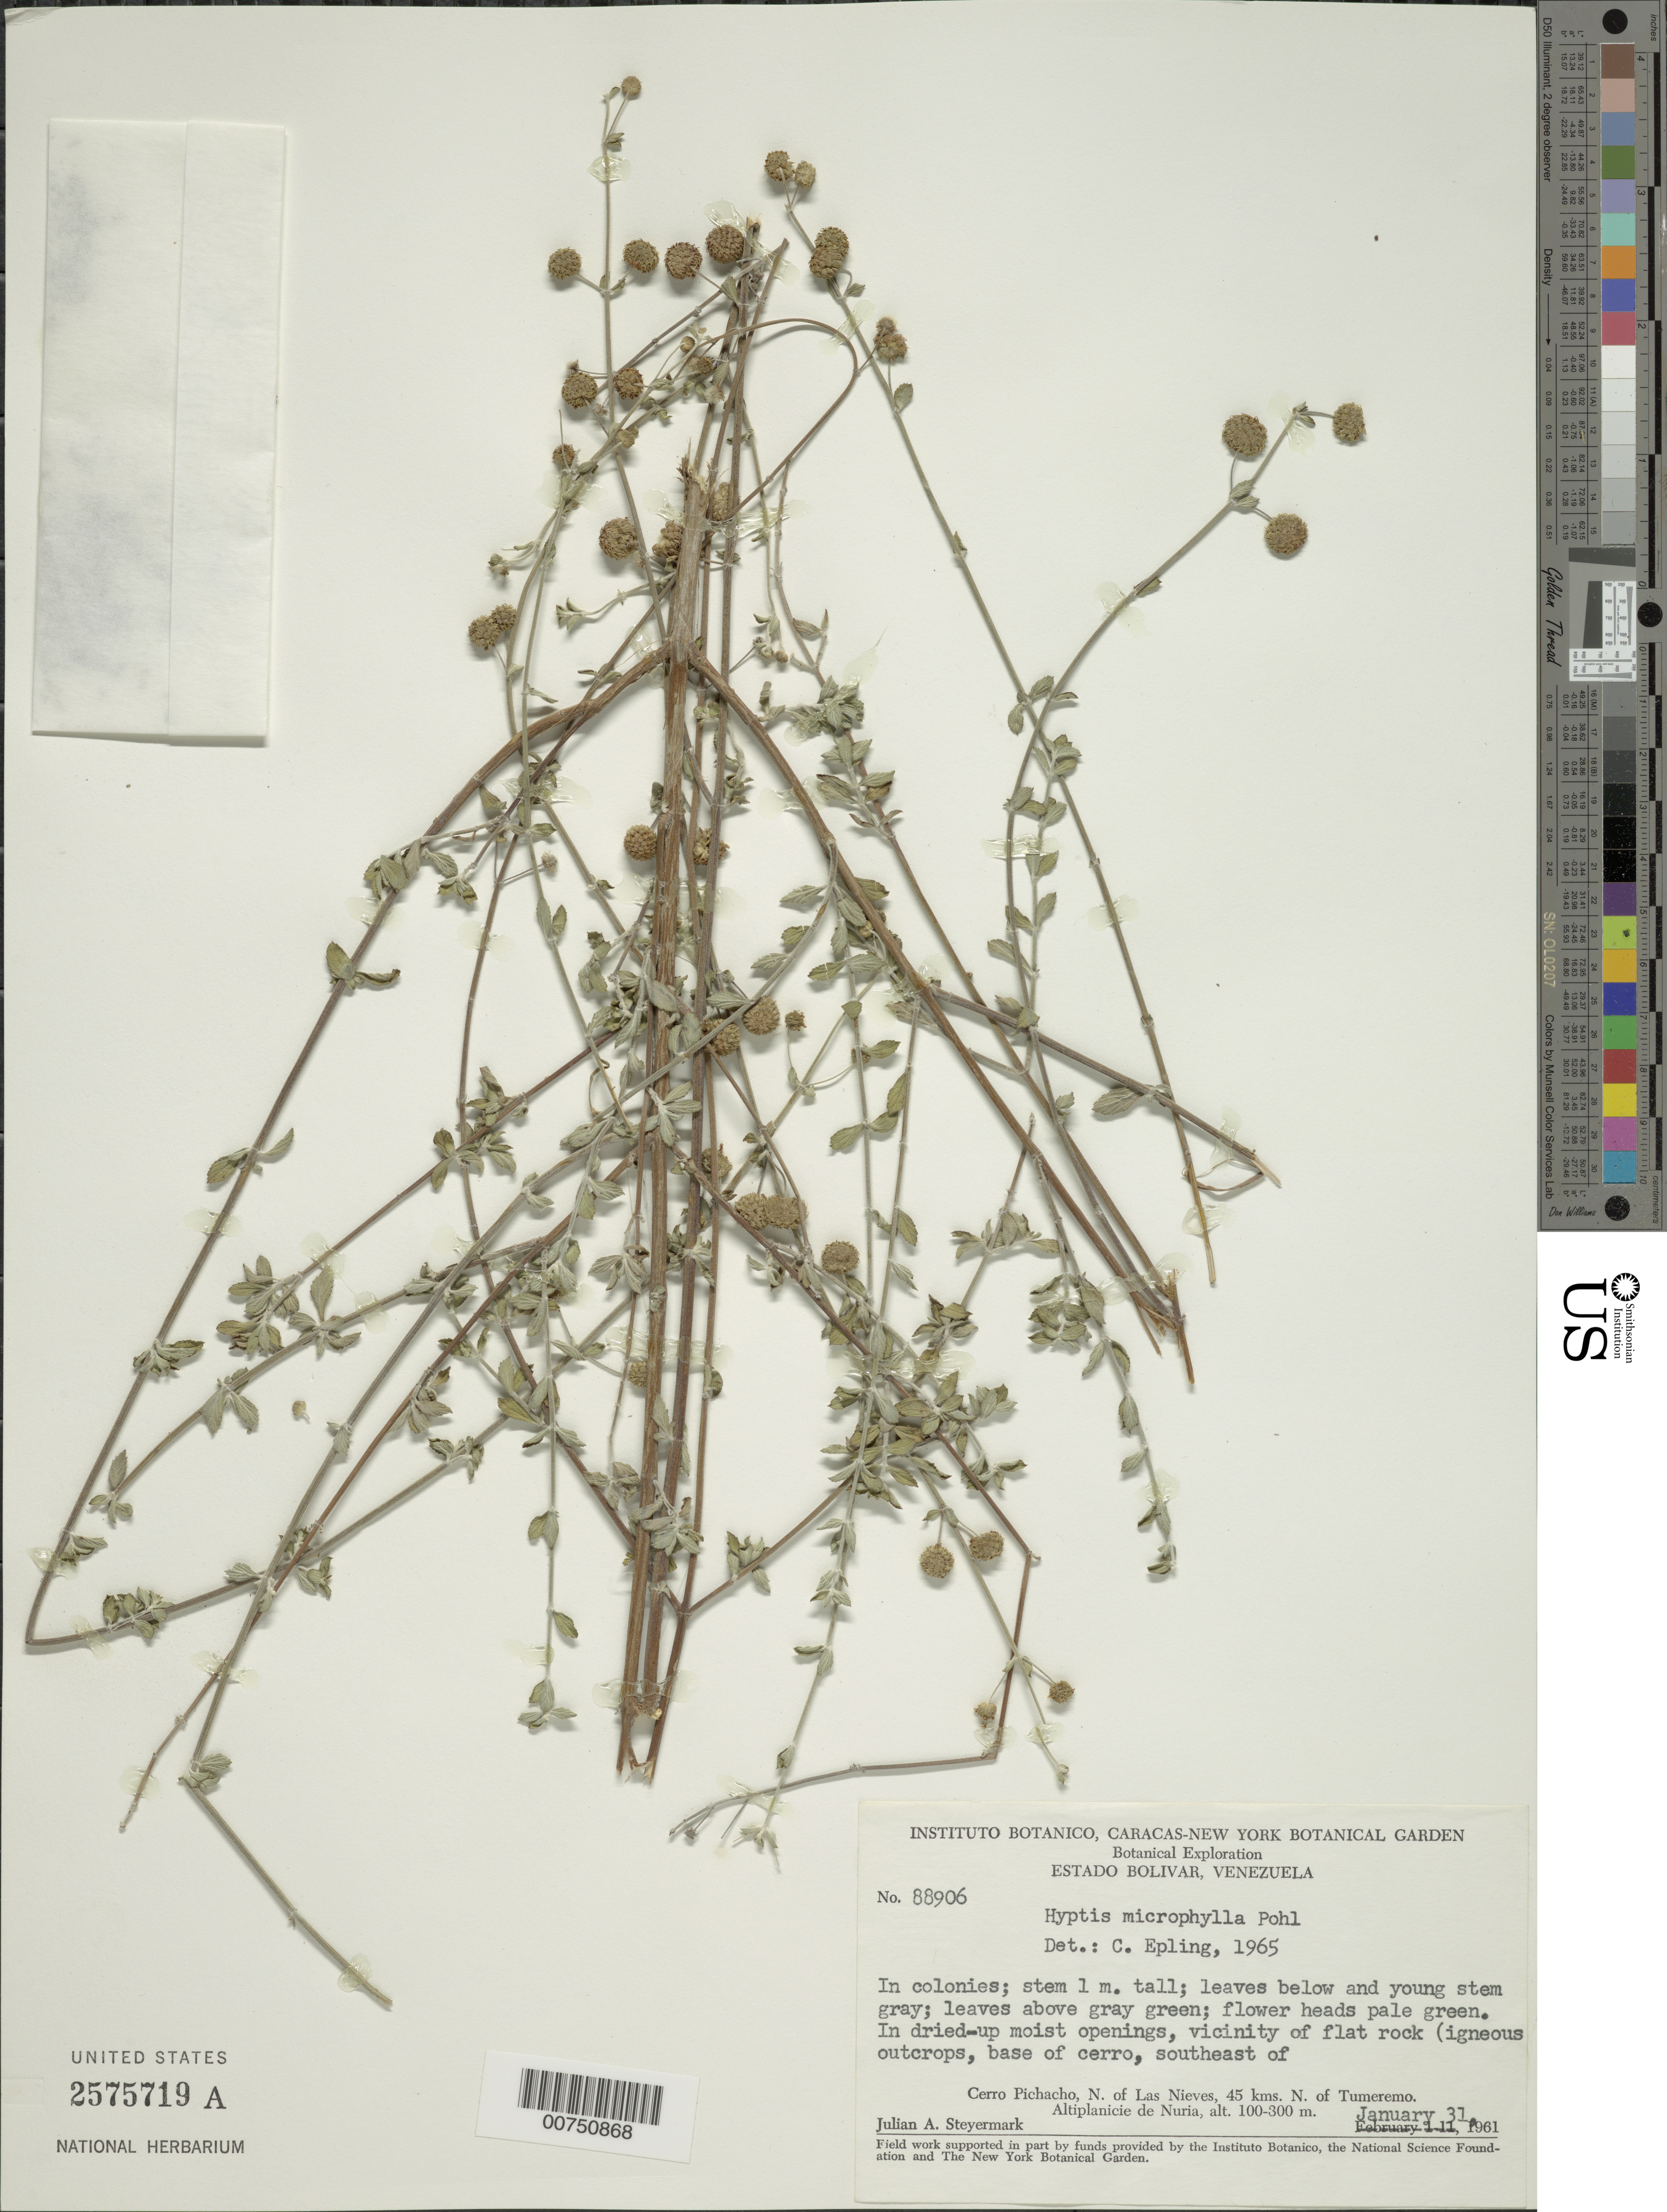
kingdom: Plantae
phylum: Tracheophyta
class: Magnoliopsida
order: Lamiales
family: Lamiaceae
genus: Hyptis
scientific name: Hyptis microphylla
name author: Pohl ex Benth.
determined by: Epling, C. C.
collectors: J. Steyermark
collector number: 88906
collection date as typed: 31-Jan-61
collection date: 1961-01-31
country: Venezuela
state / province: Bolívar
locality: Cerro El Picacho, SE of; N of Las Nieves, 45 km N of Tumeremo, Altiplanicie de Nuria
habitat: Dried-up moist openings, vicinity of flat rock (igneous outcrops), base of cerro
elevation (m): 100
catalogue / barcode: US 2575719